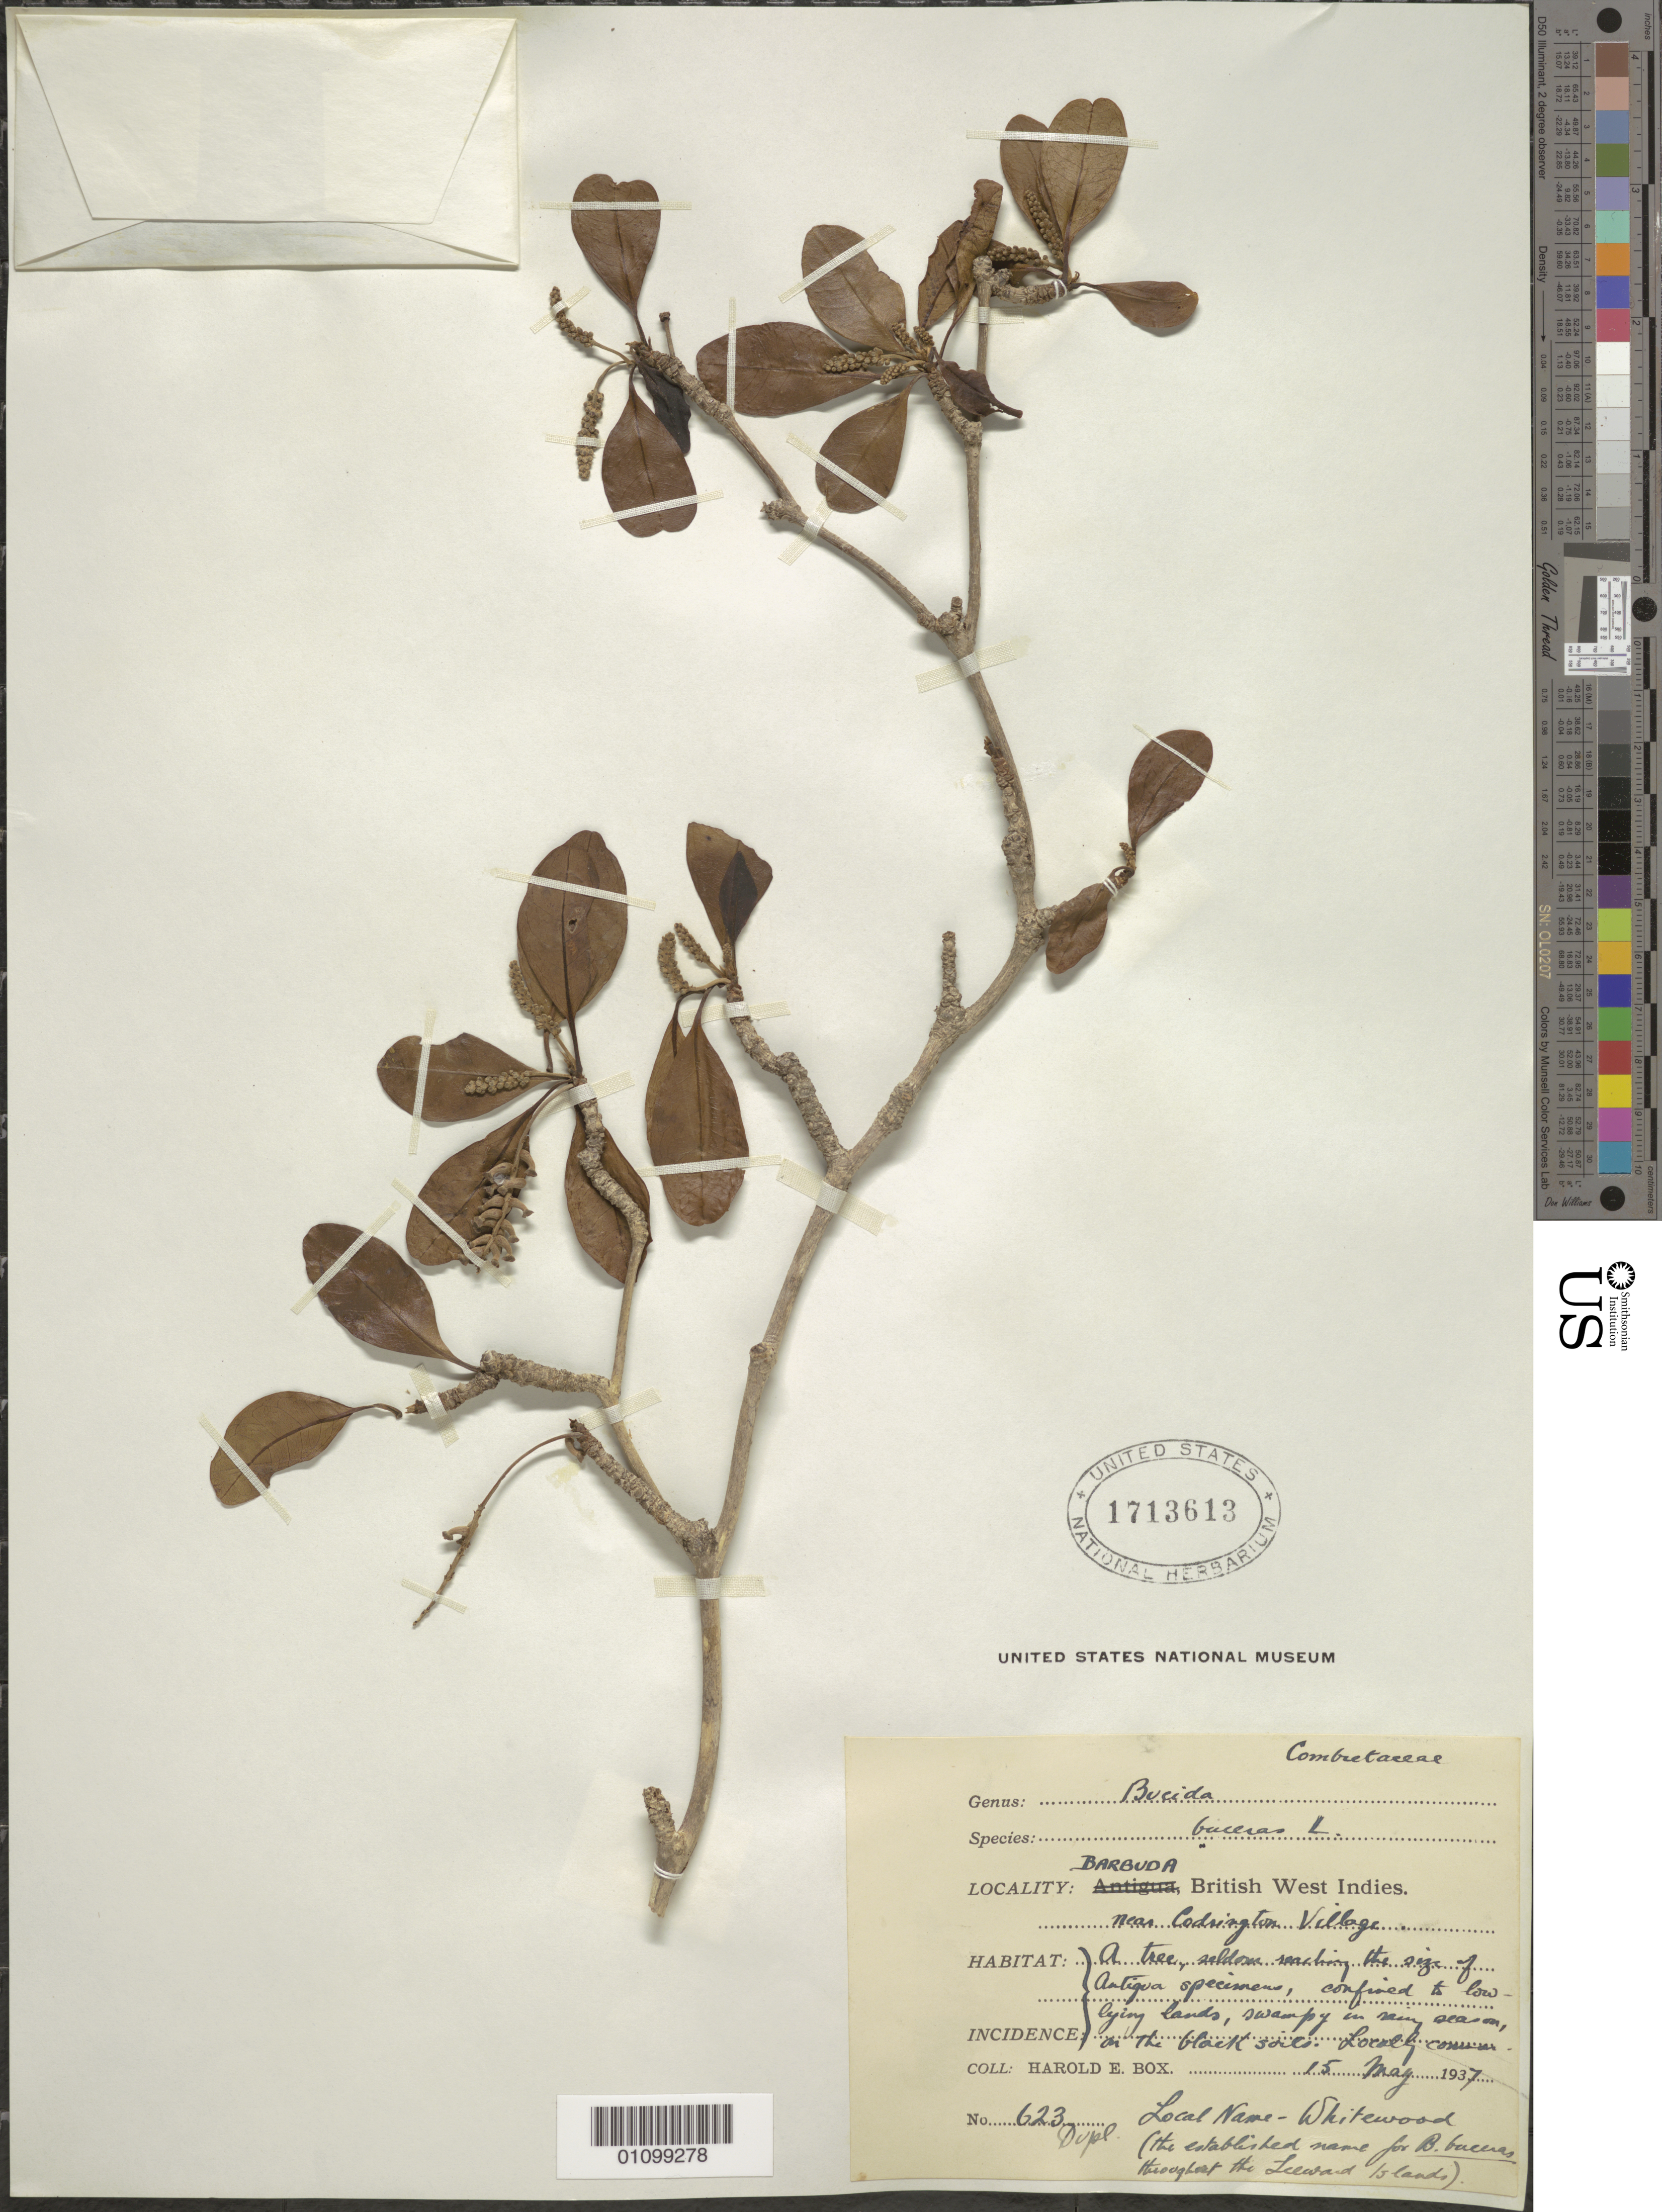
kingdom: Plantae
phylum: Tracheophyta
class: Magnoliopsida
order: Myrtales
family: Combretaceae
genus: Terminalia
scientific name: Terminalia buceras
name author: (L.) C. Wright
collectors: H. E. Box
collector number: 623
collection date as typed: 15 May 1937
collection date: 1937-05-15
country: Antigua and Barbuda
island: Barbuda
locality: Near Codrington Village.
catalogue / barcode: US 1713613